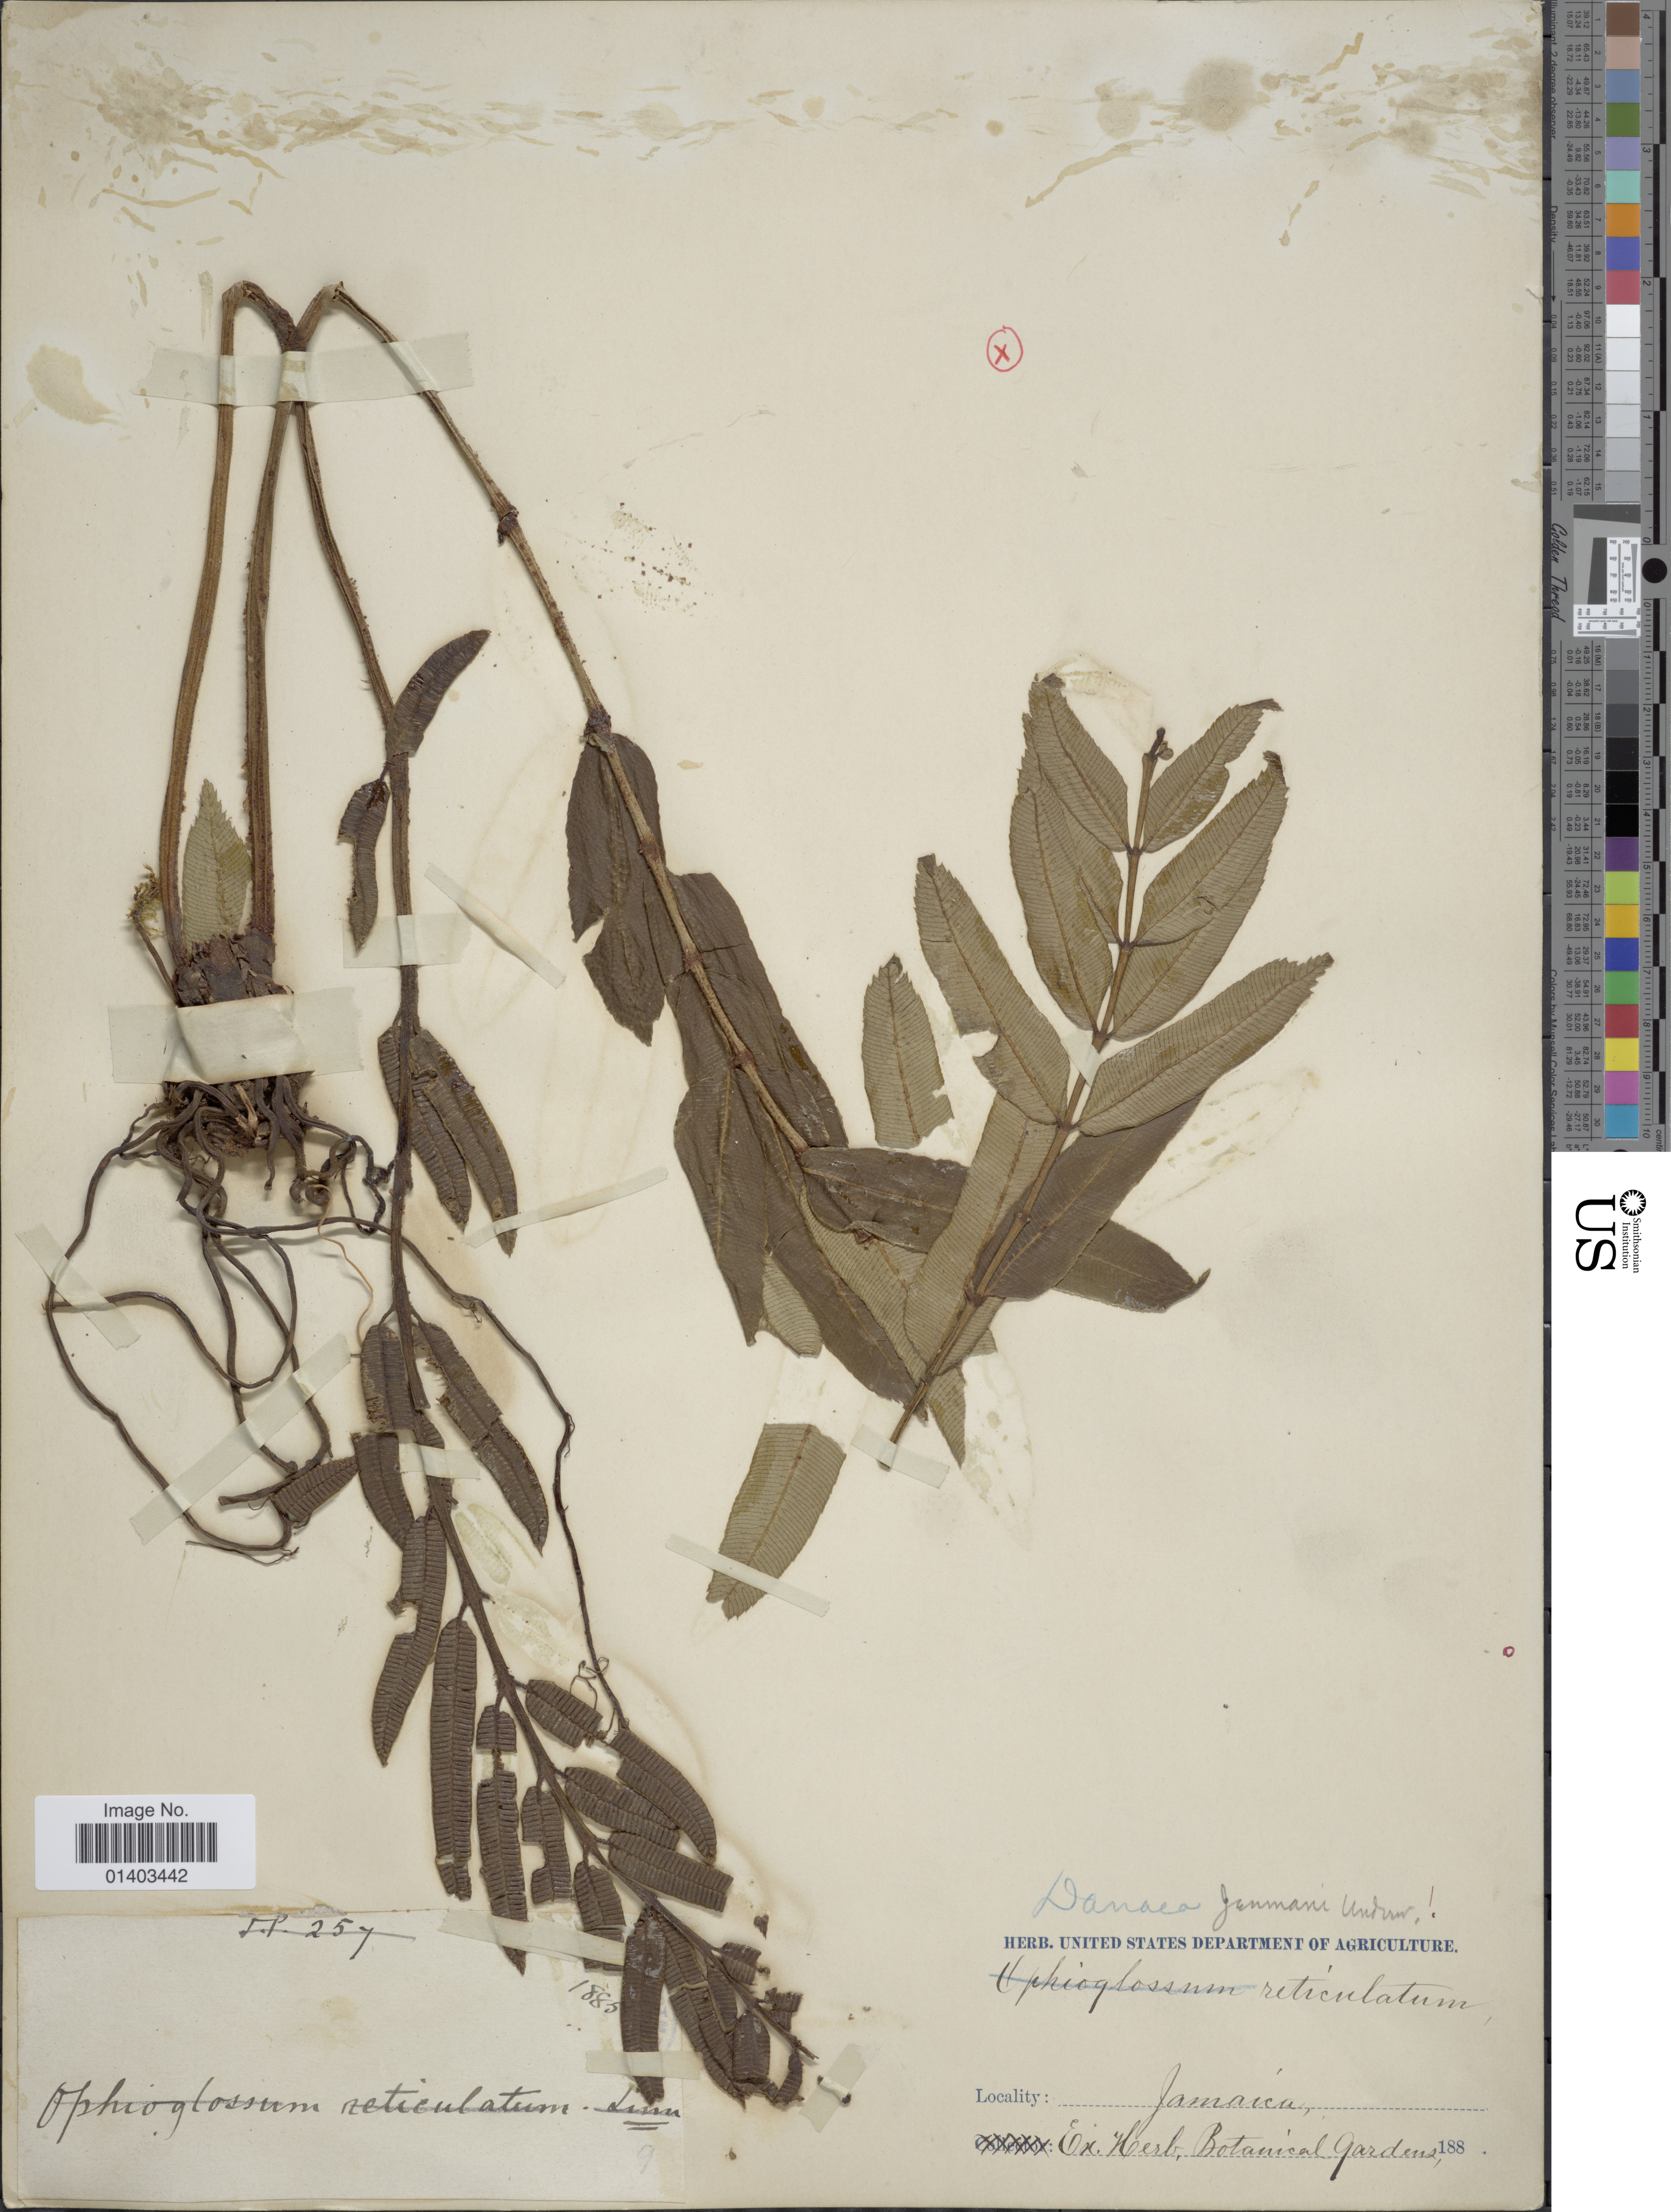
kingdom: Plantae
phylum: Tracheophyta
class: Polypodiopsida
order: Marattiales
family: Marattiaceae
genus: Danaea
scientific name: Danaea x jenmanii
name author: Underw.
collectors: ex herb. Bot. Gard.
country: Jamaica